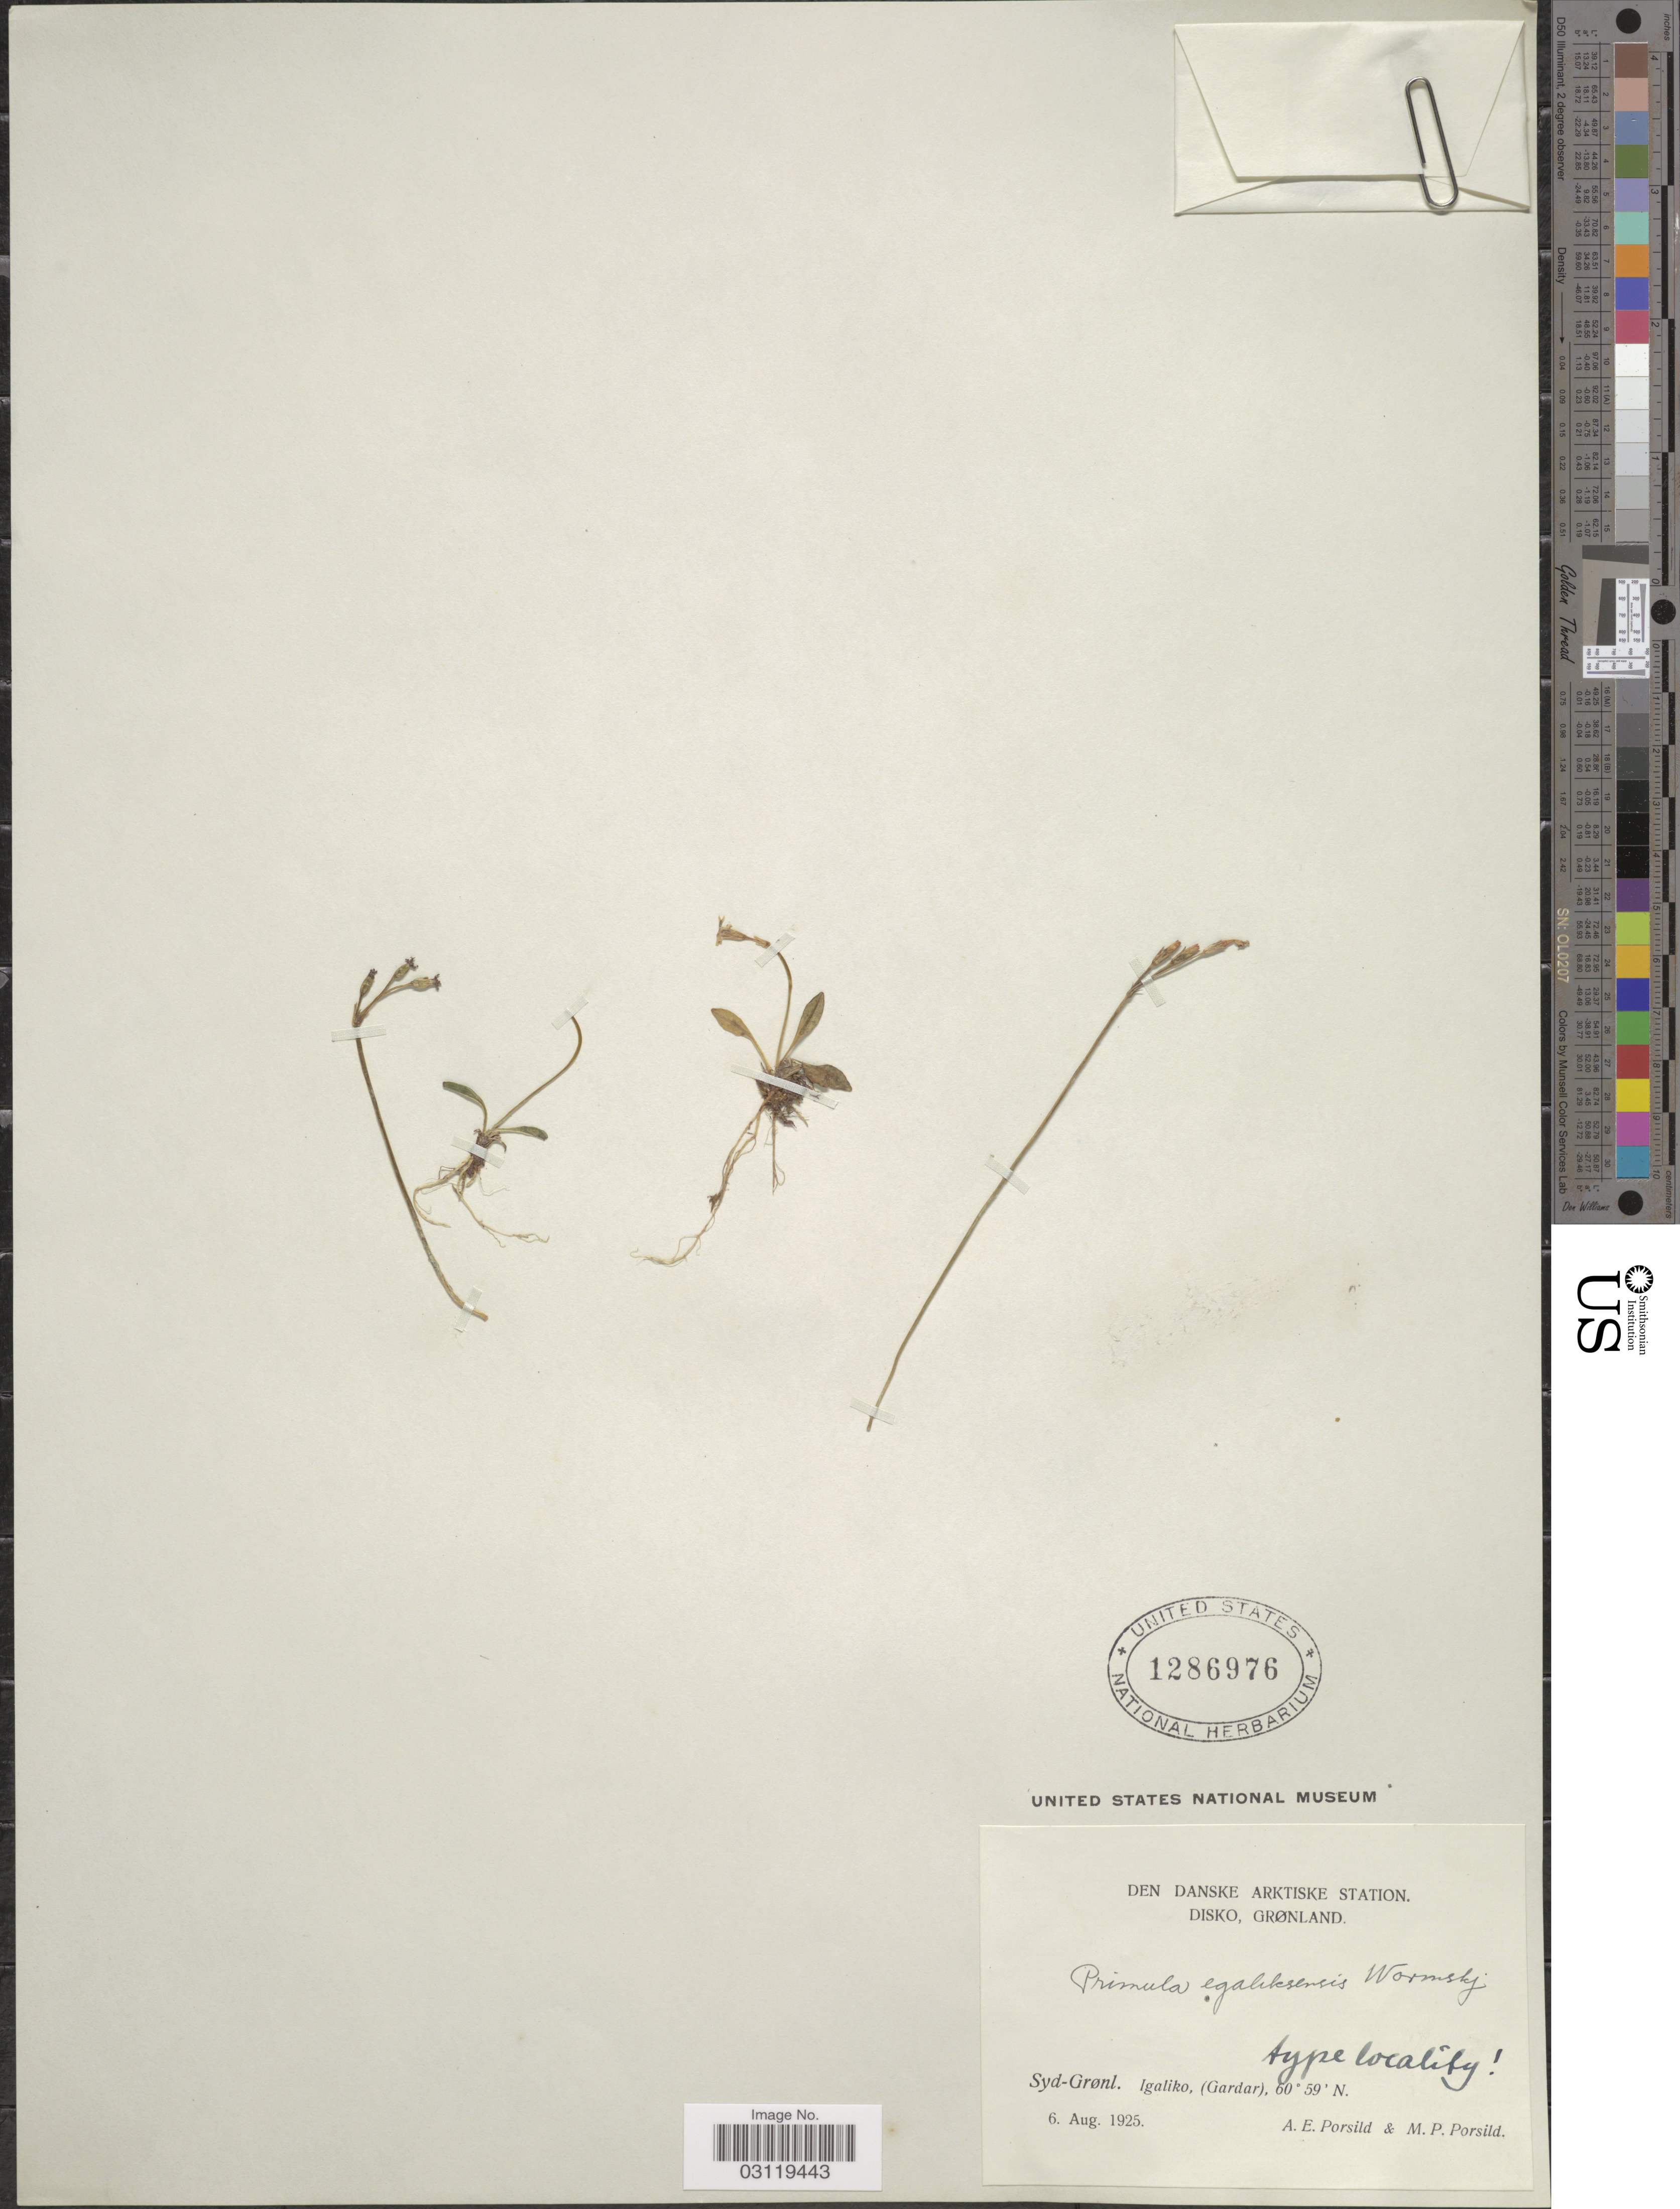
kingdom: Plantae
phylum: Tracheophyta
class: Magnoliopsida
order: Ericales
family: Primulaceae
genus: Primula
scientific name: Primula egaliksensis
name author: Wormsk.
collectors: A. E. Porsild & M. P. Porsild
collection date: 1925-08-06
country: Greenland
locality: Syd-Grønl. Igaliko (Gardar).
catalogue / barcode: US 1286976